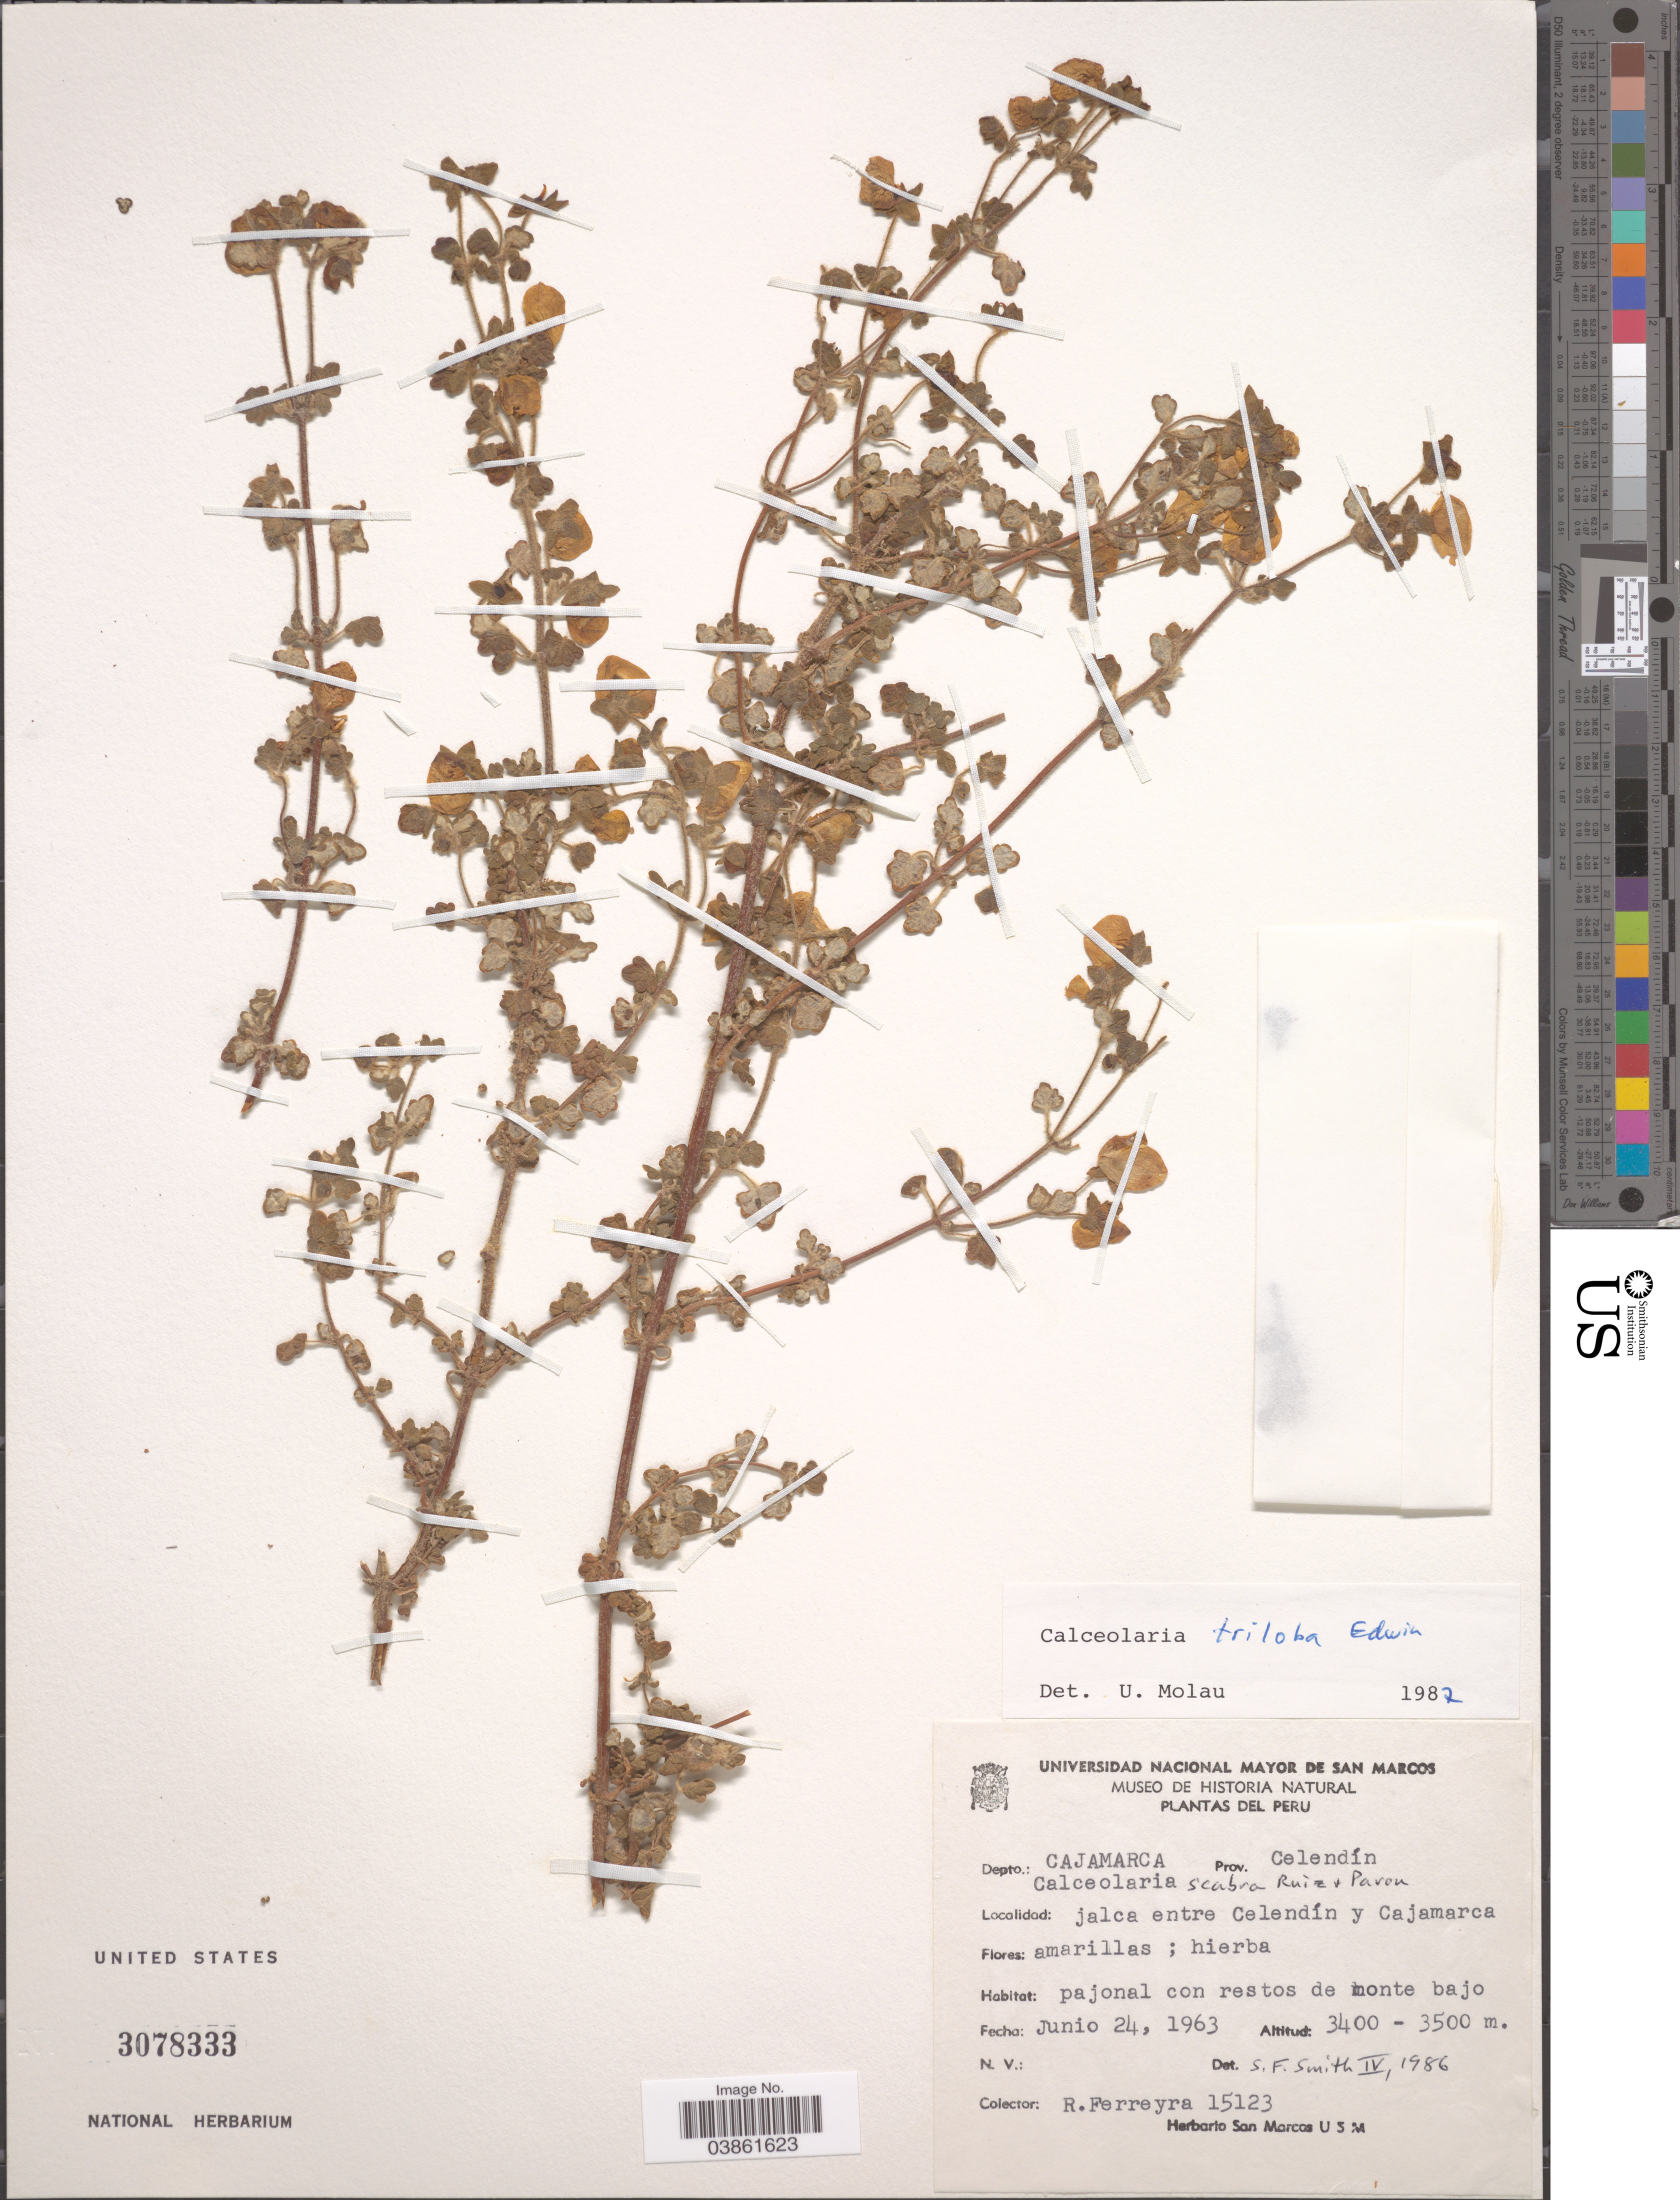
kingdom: Plantae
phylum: Tracheophyta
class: Magnoliopsida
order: Lamiales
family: Calceolariaceae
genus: Calceolaria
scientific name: Calceolaria triloba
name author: Edwin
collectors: R. A. Ferreyra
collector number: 15123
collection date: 1963-06-24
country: Peru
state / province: Cajamarca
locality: Depto.: Cajamarca. Prov. Celendín. Jalca entre Celendín y Cajamarca.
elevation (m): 3400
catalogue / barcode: US 3078333